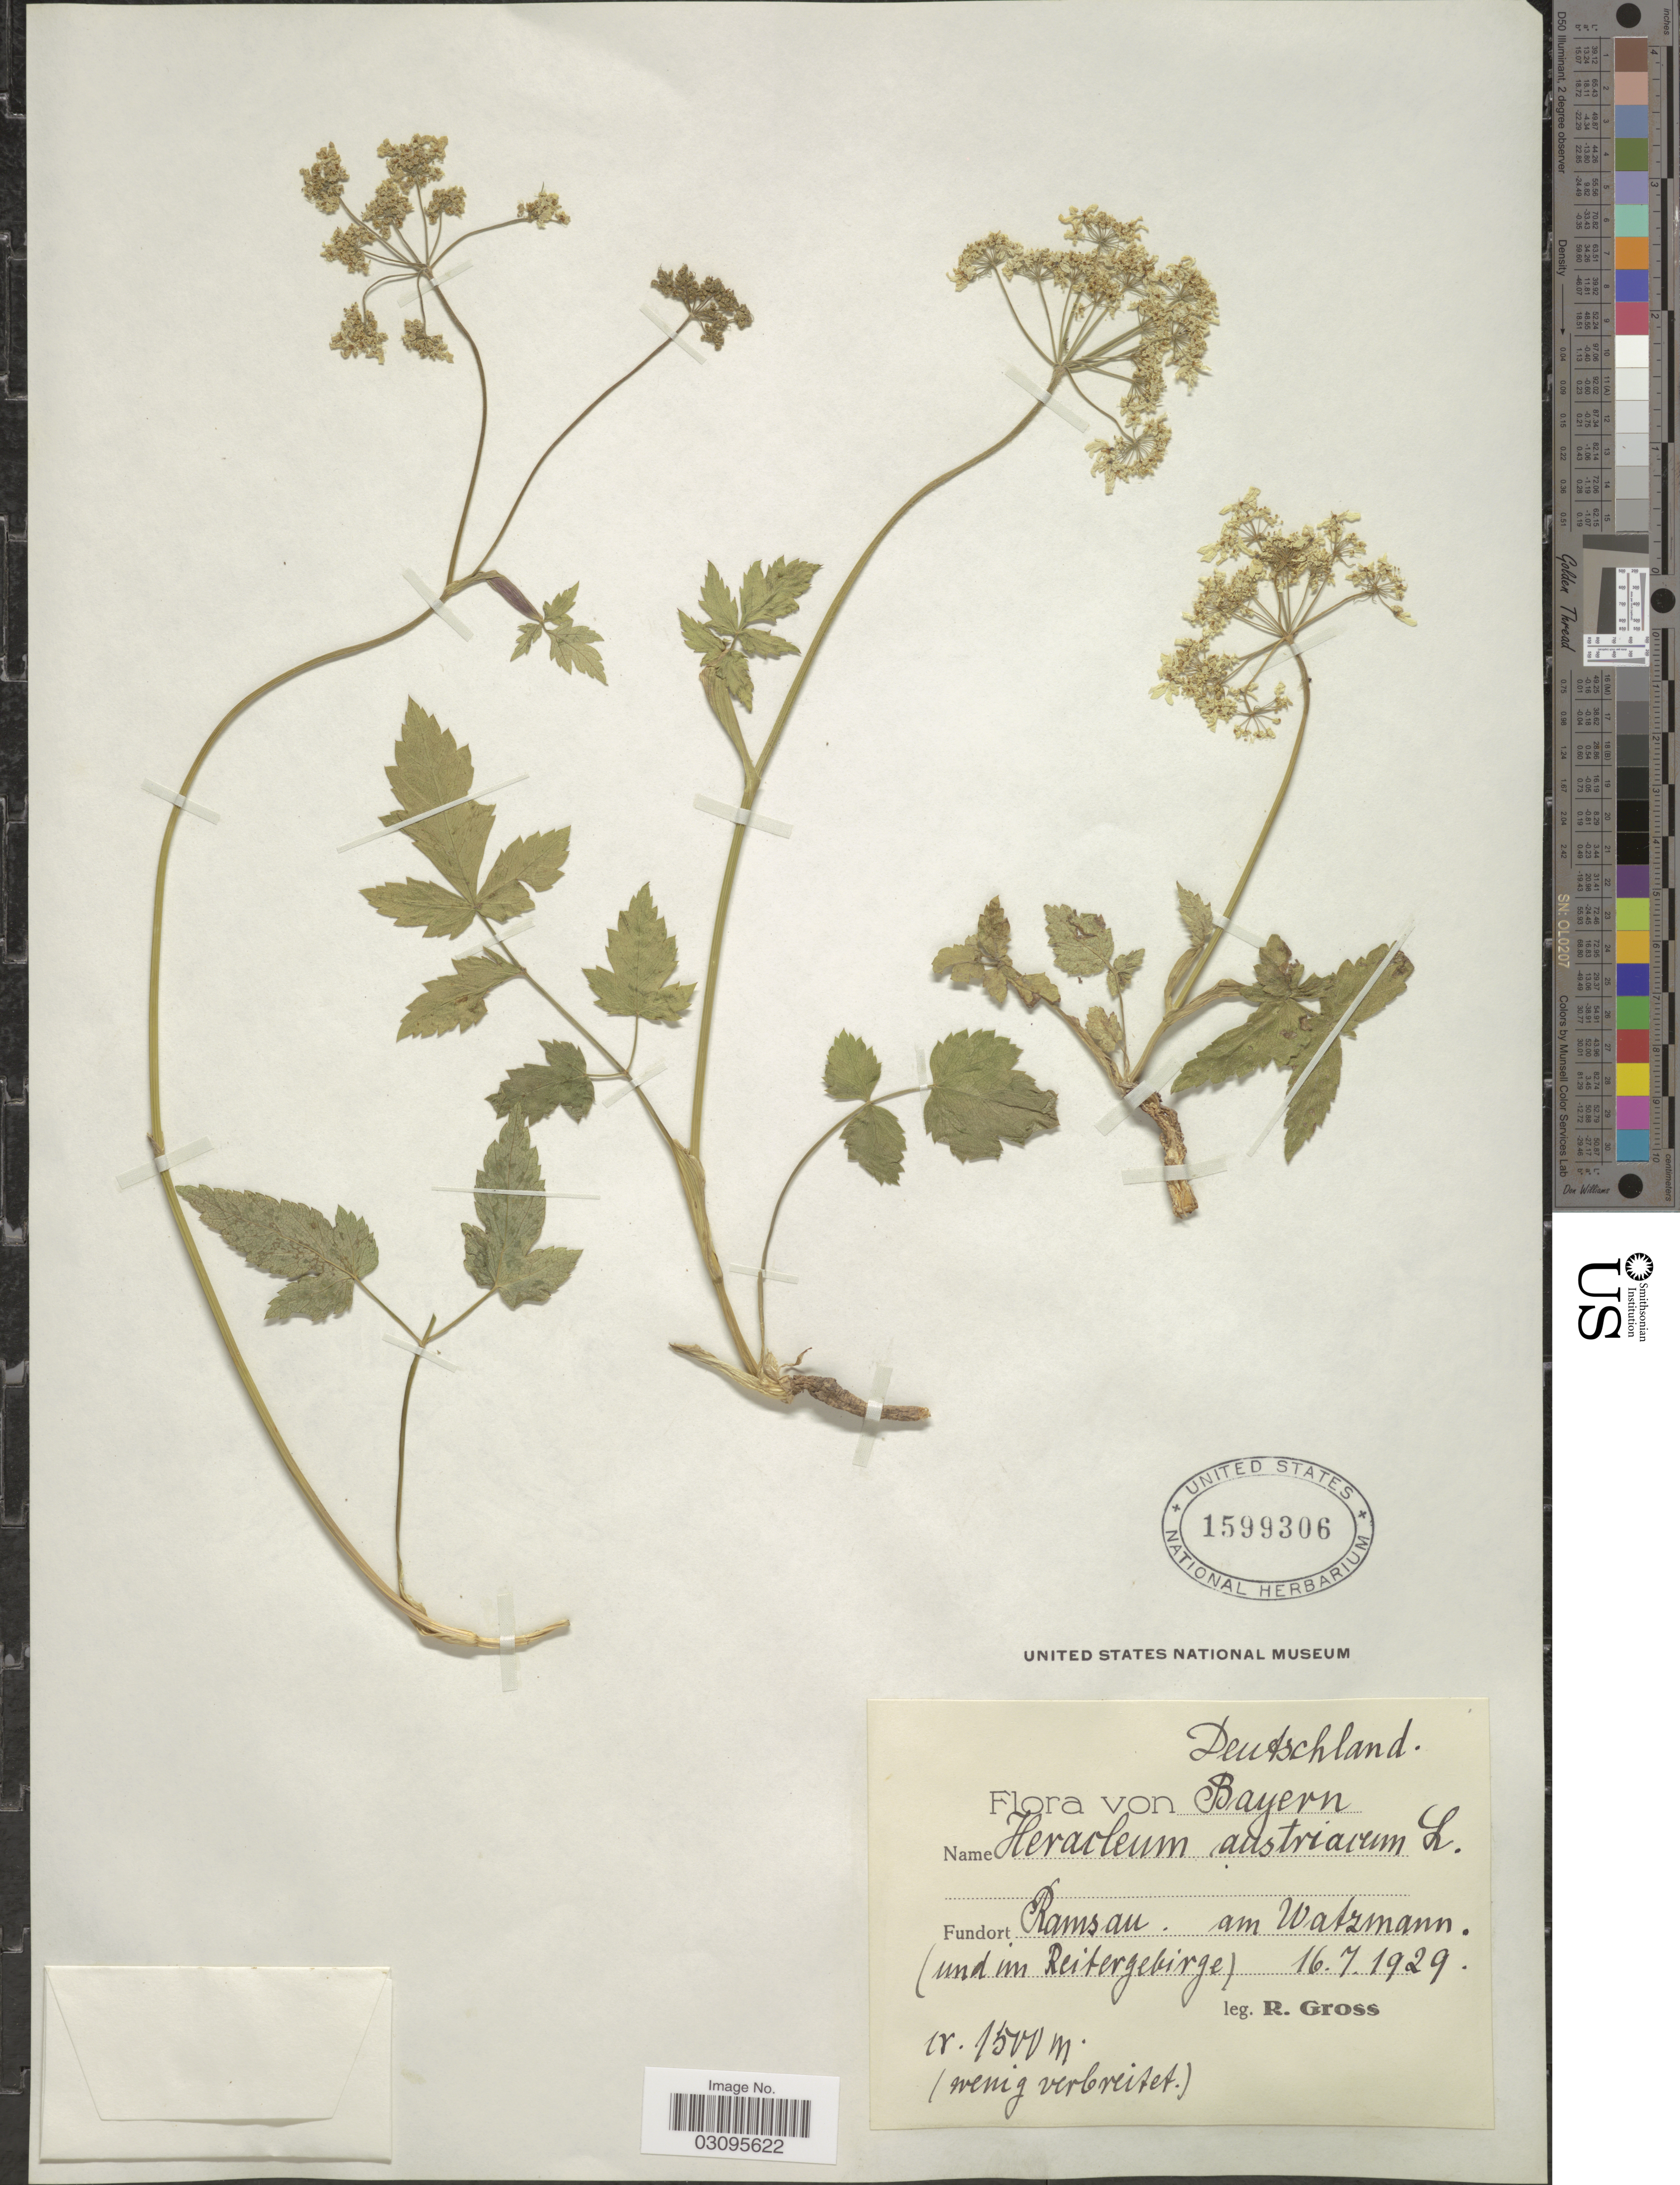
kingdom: Plantae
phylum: Tracheophyta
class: Magnoliopsida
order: Apiales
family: Apiaceae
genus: Heracleum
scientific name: Heracleum austriacum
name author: L.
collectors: R. Gross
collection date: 1929-07-16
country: Germany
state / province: Bayern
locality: Deutschland, Bayern, Ramsau, am Watzmann (und im Reitergebirge).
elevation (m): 1500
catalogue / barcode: US 1599306